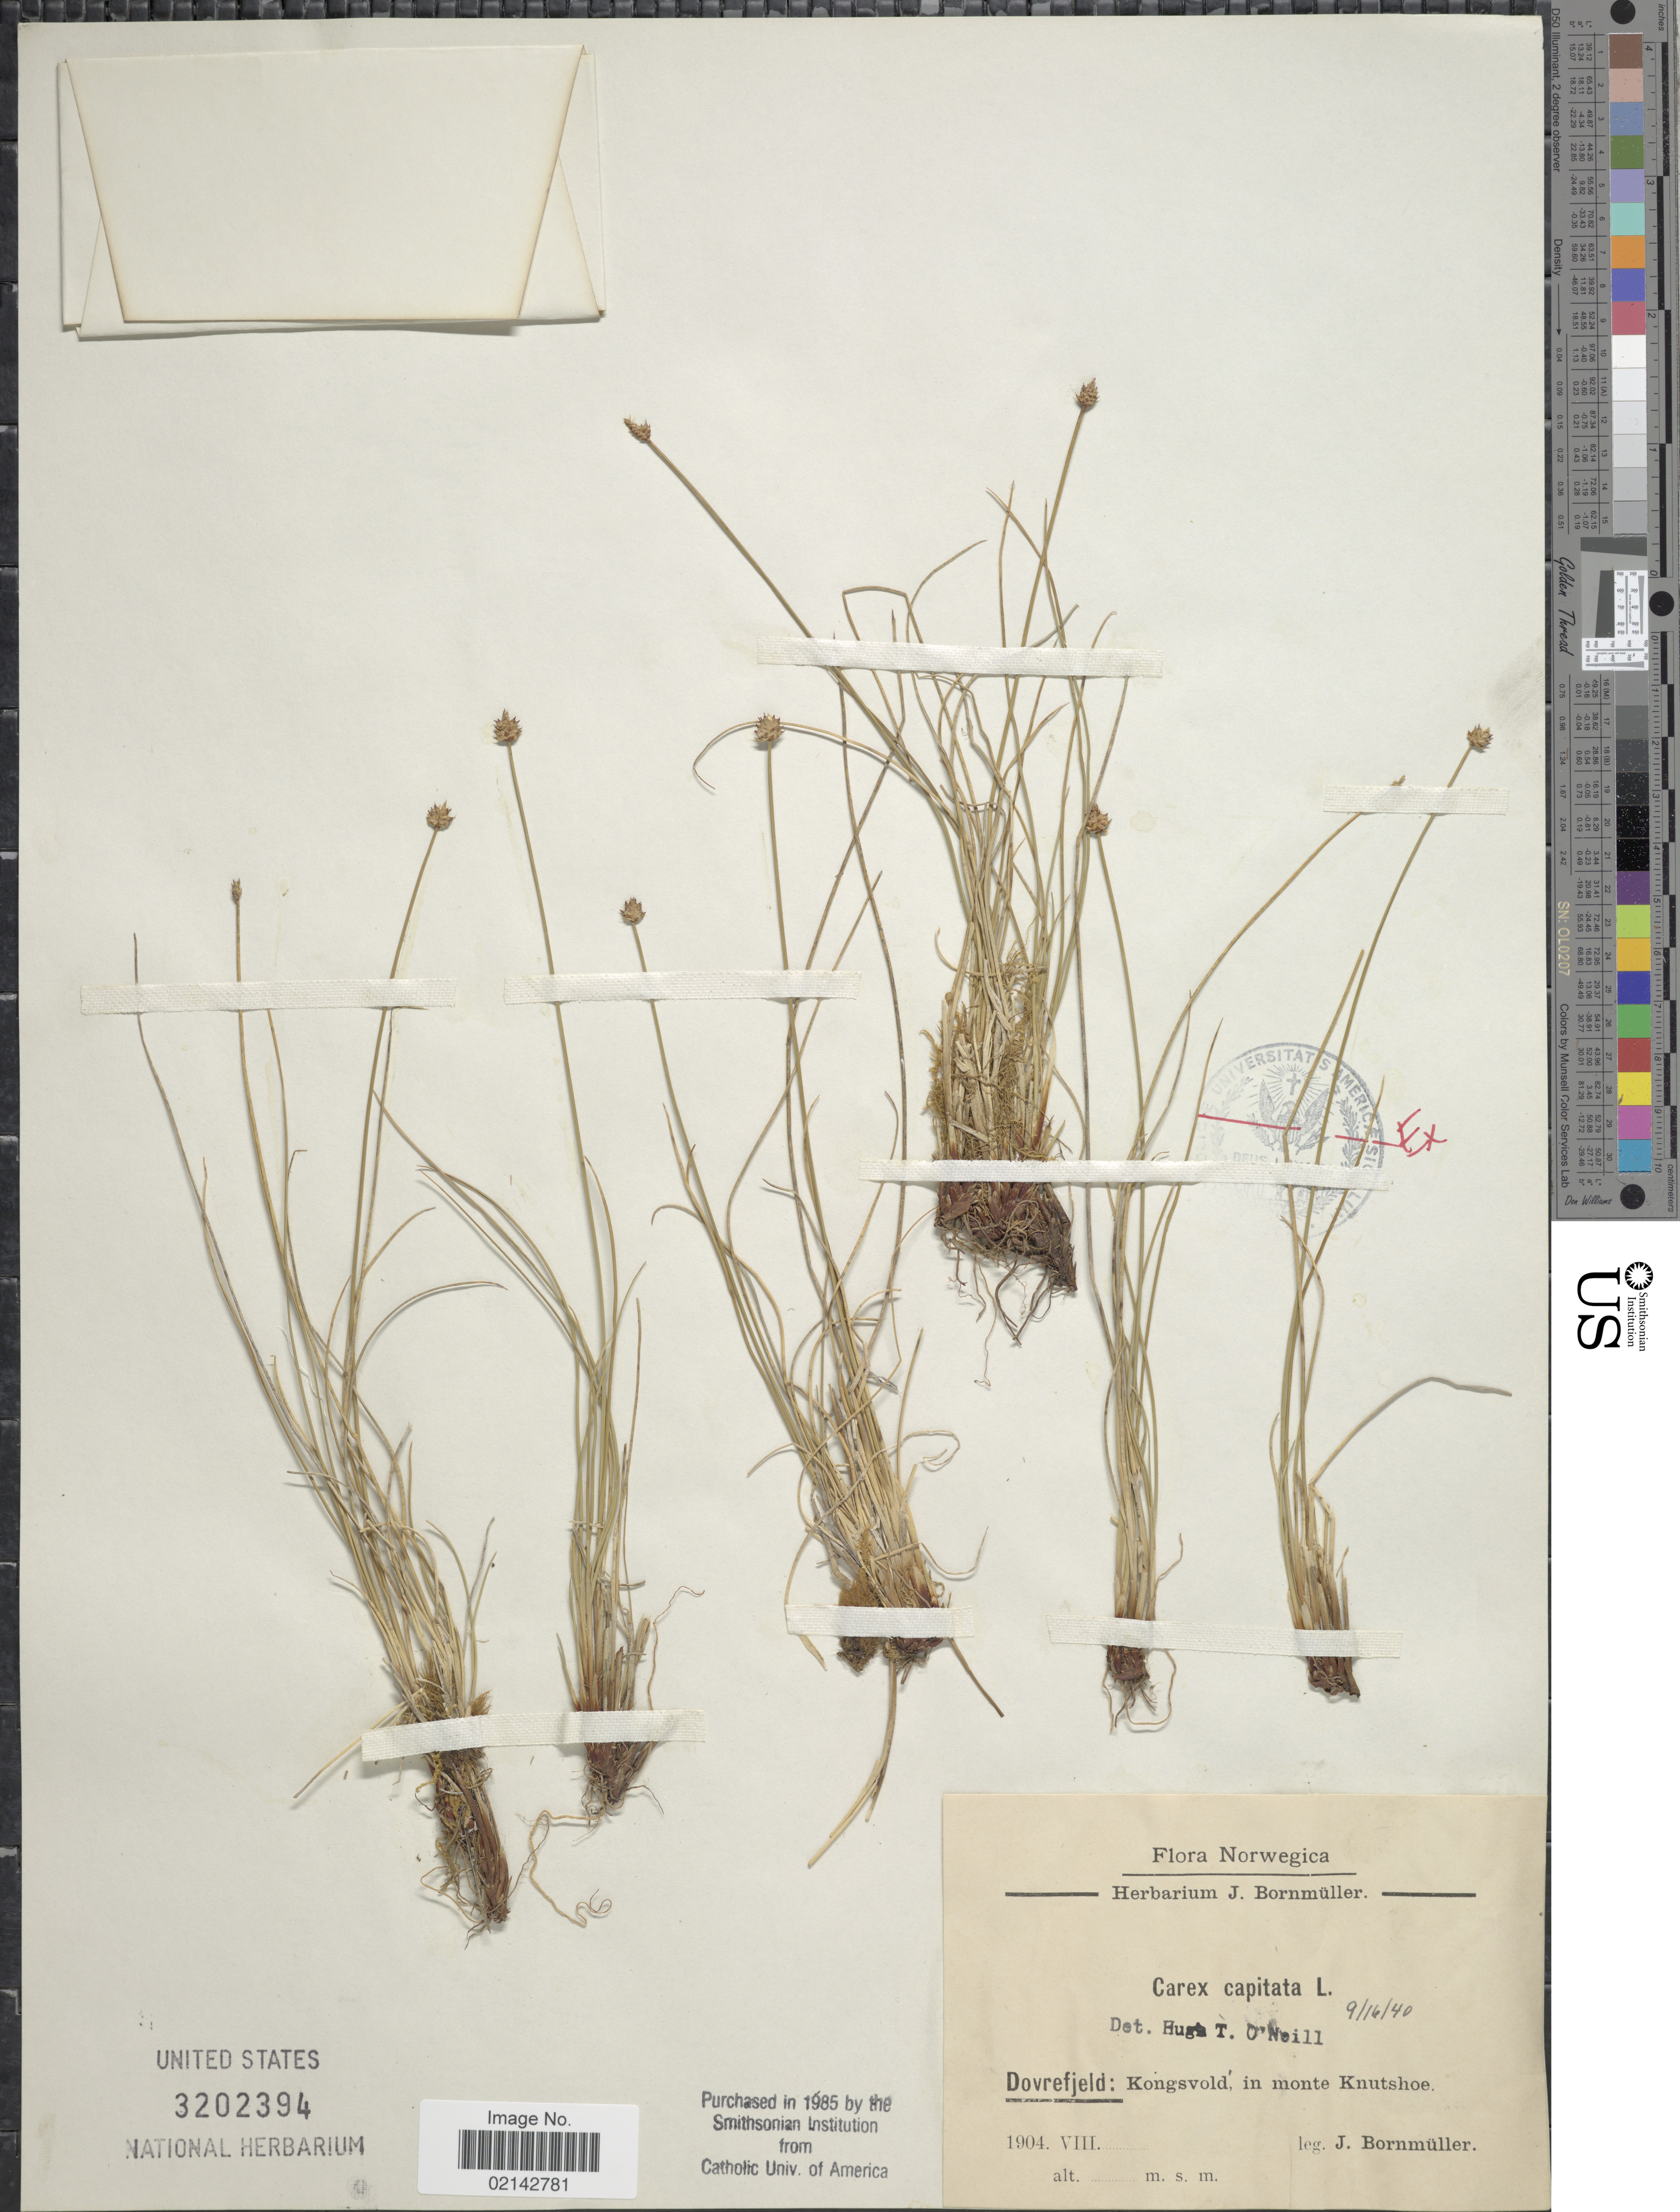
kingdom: Plantae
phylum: Tracheophyta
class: Liliopsida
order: Poales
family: Cyperaceae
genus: Carex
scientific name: Carex capitata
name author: L.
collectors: J. Bornmüller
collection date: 1904-08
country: Norway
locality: Norwegica, Dovrefjeld: Kongsvold, in monte Knutshoe.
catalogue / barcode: US 3202394